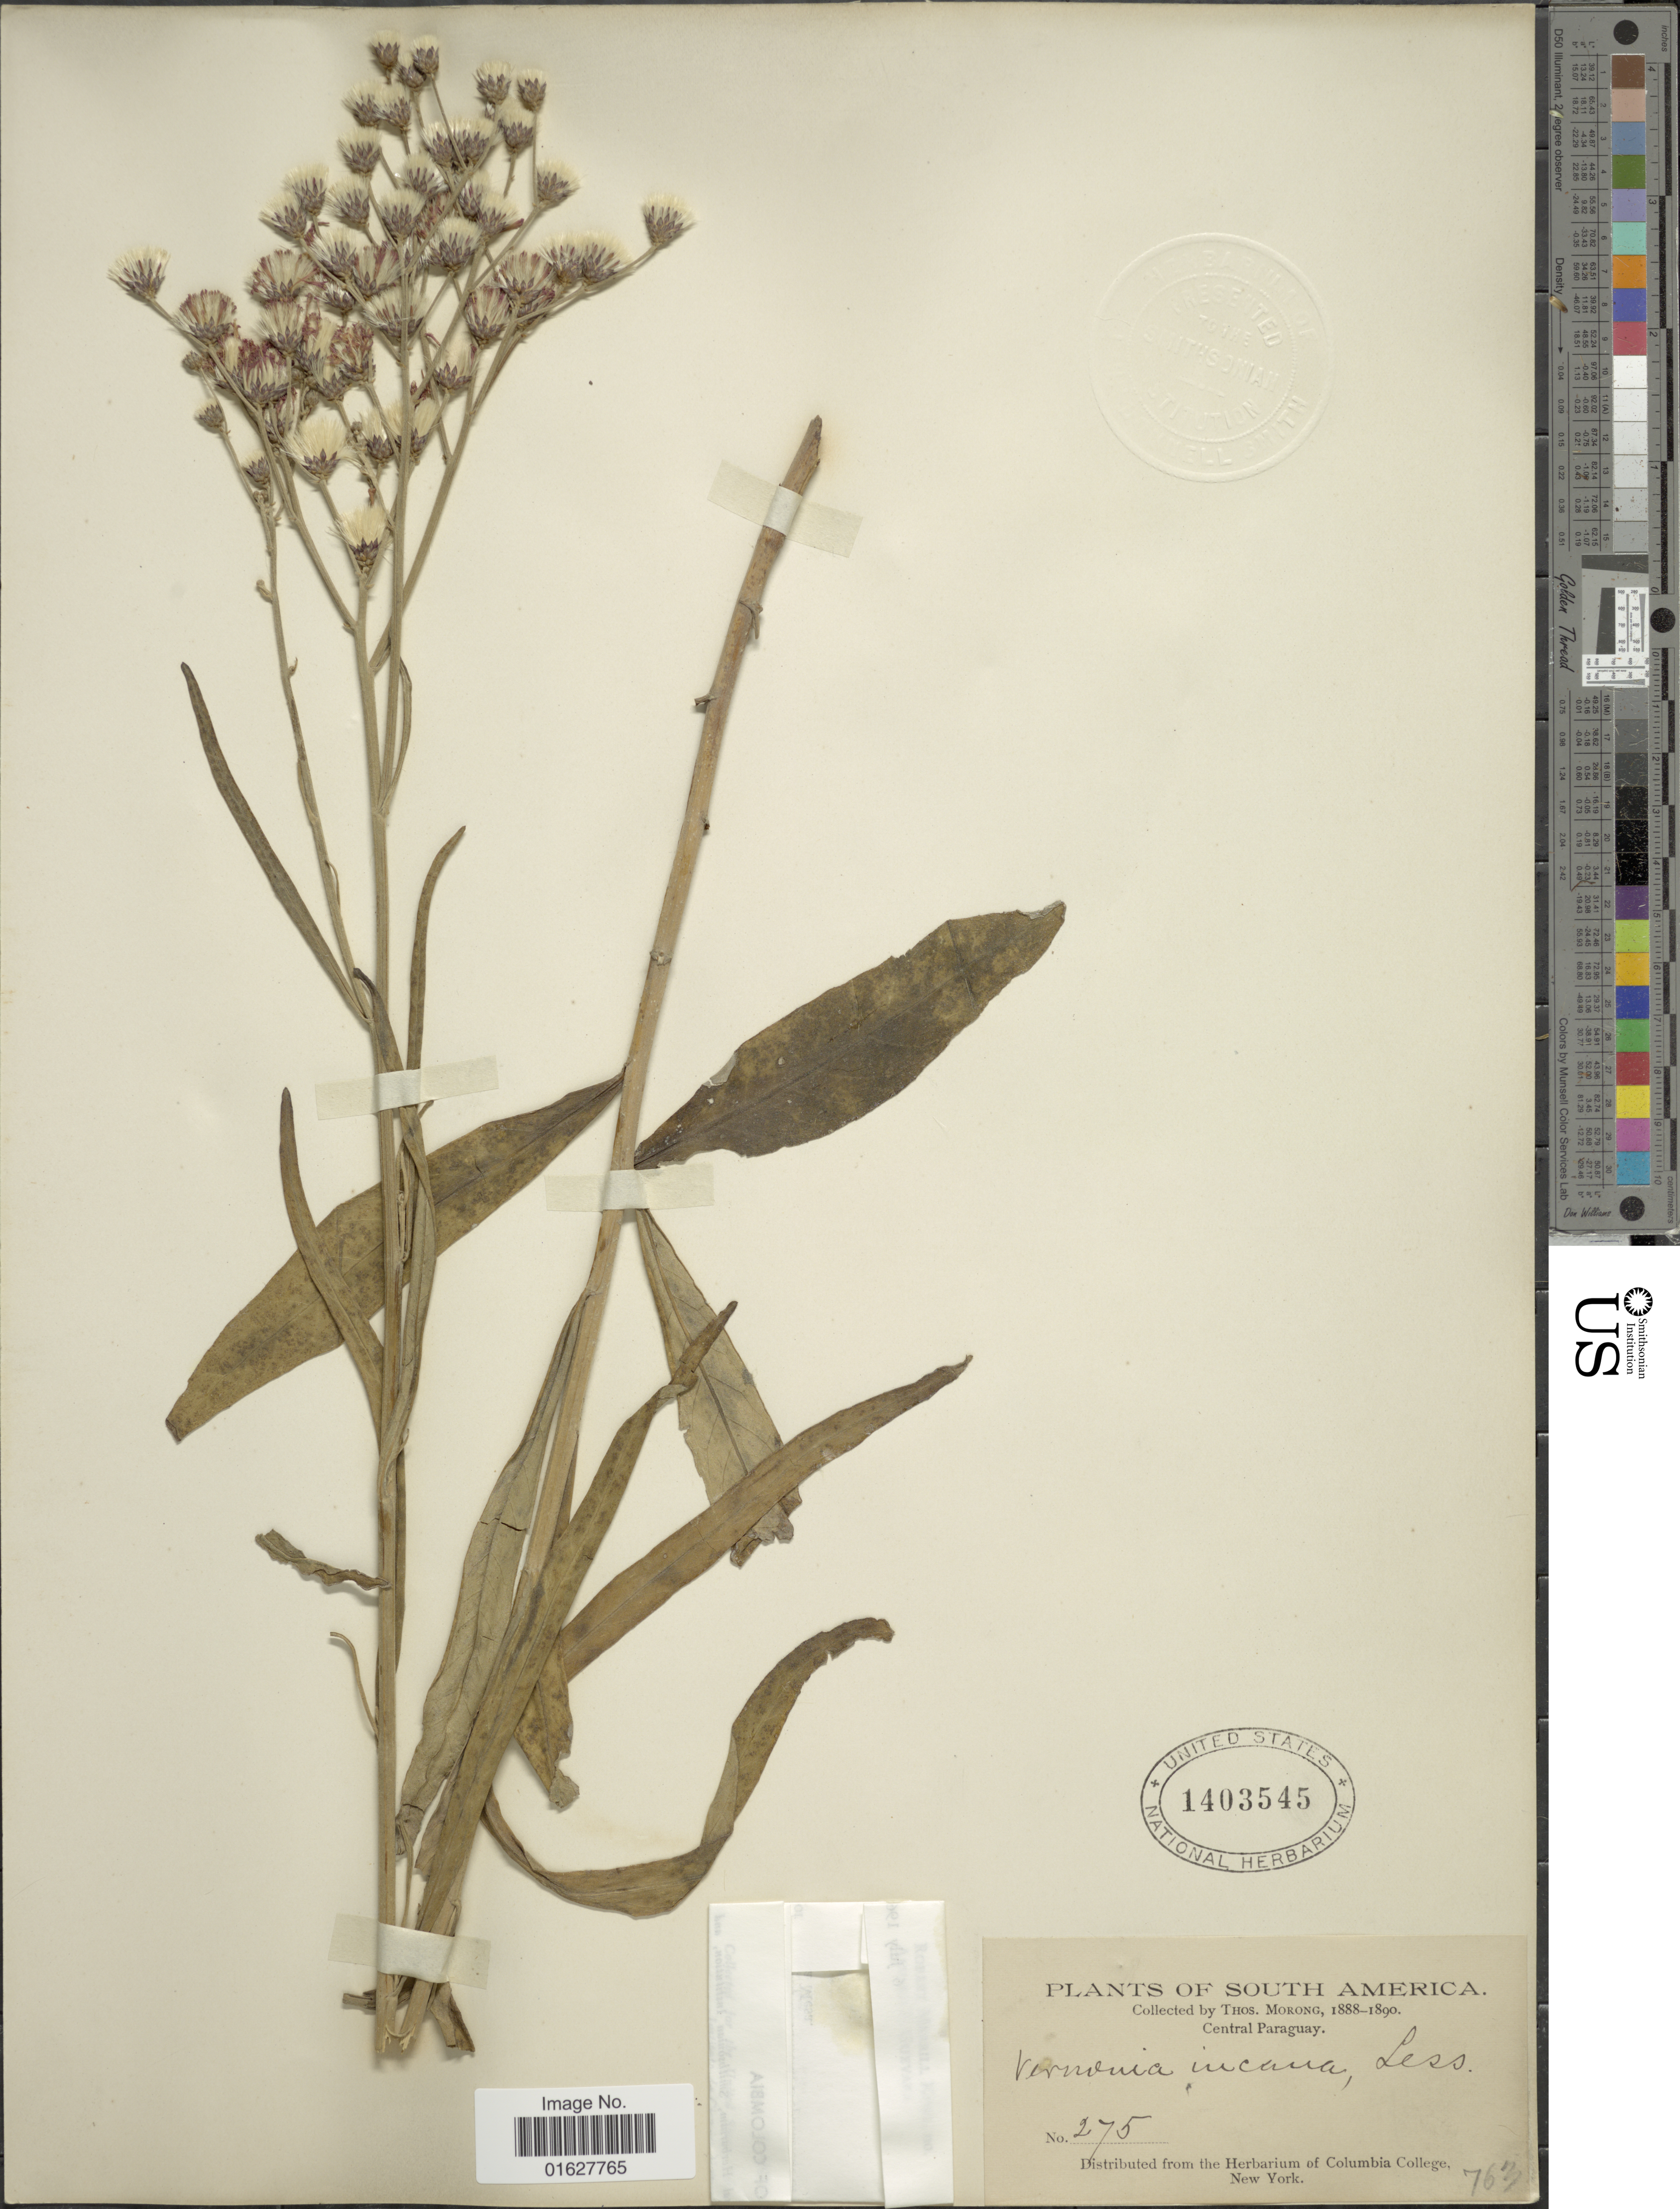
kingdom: Plantae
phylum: Tracheophyta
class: Magnoliopsida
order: Asterales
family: Asteraceae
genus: Vernonia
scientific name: Vernonia incana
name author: Less.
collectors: ex herb. T. Morong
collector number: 275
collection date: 1888/1890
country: Paraguay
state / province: Central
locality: South America. Central Paraguay.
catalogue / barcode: US 1403545